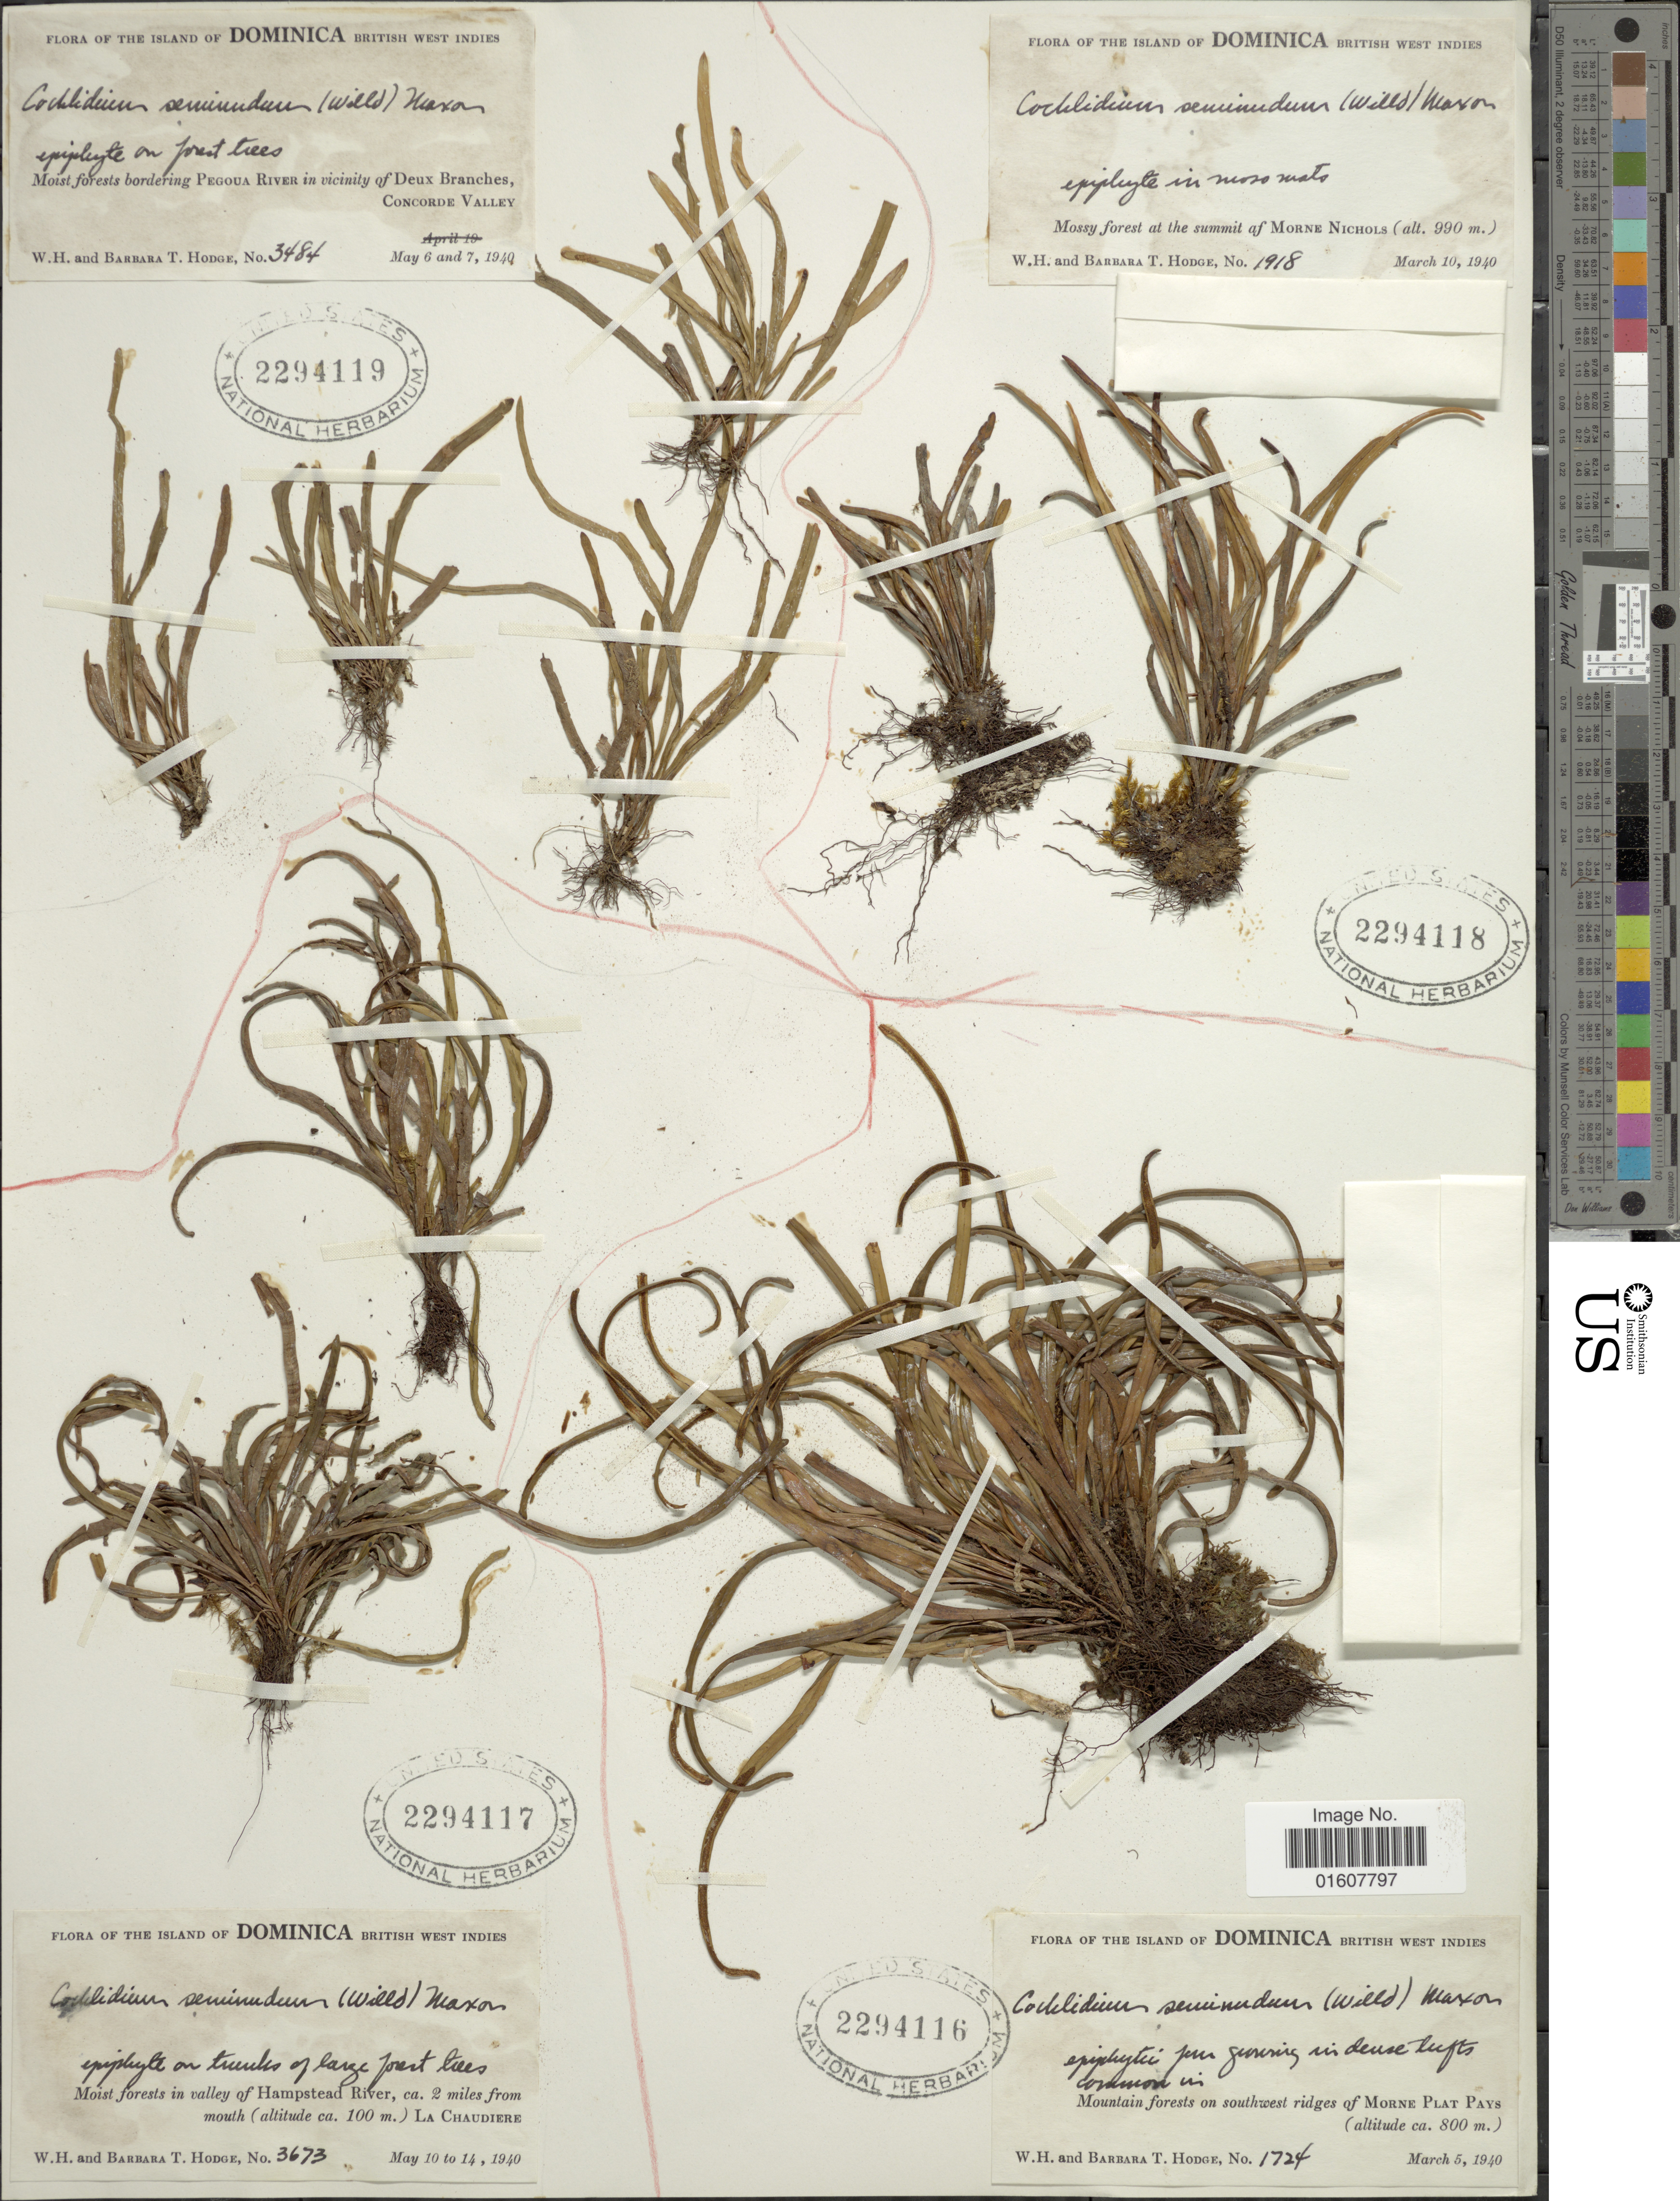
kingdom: Plantae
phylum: Tracheophyta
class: Polypodiopsida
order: Polypodiales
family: Polypodiaceae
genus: Cochlidium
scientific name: Cochlidium seminudum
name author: (Willd.) Maxon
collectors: W. Hodge & B. Hodge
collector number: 3484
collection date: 1940-05-06/1940-05-07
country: Dominica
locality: The Island of Dominica, British West Indies, Moist forest bordering Pegoua River in vicinity of Deux Branches, Concorde Valley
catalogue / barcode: US 2294119-3